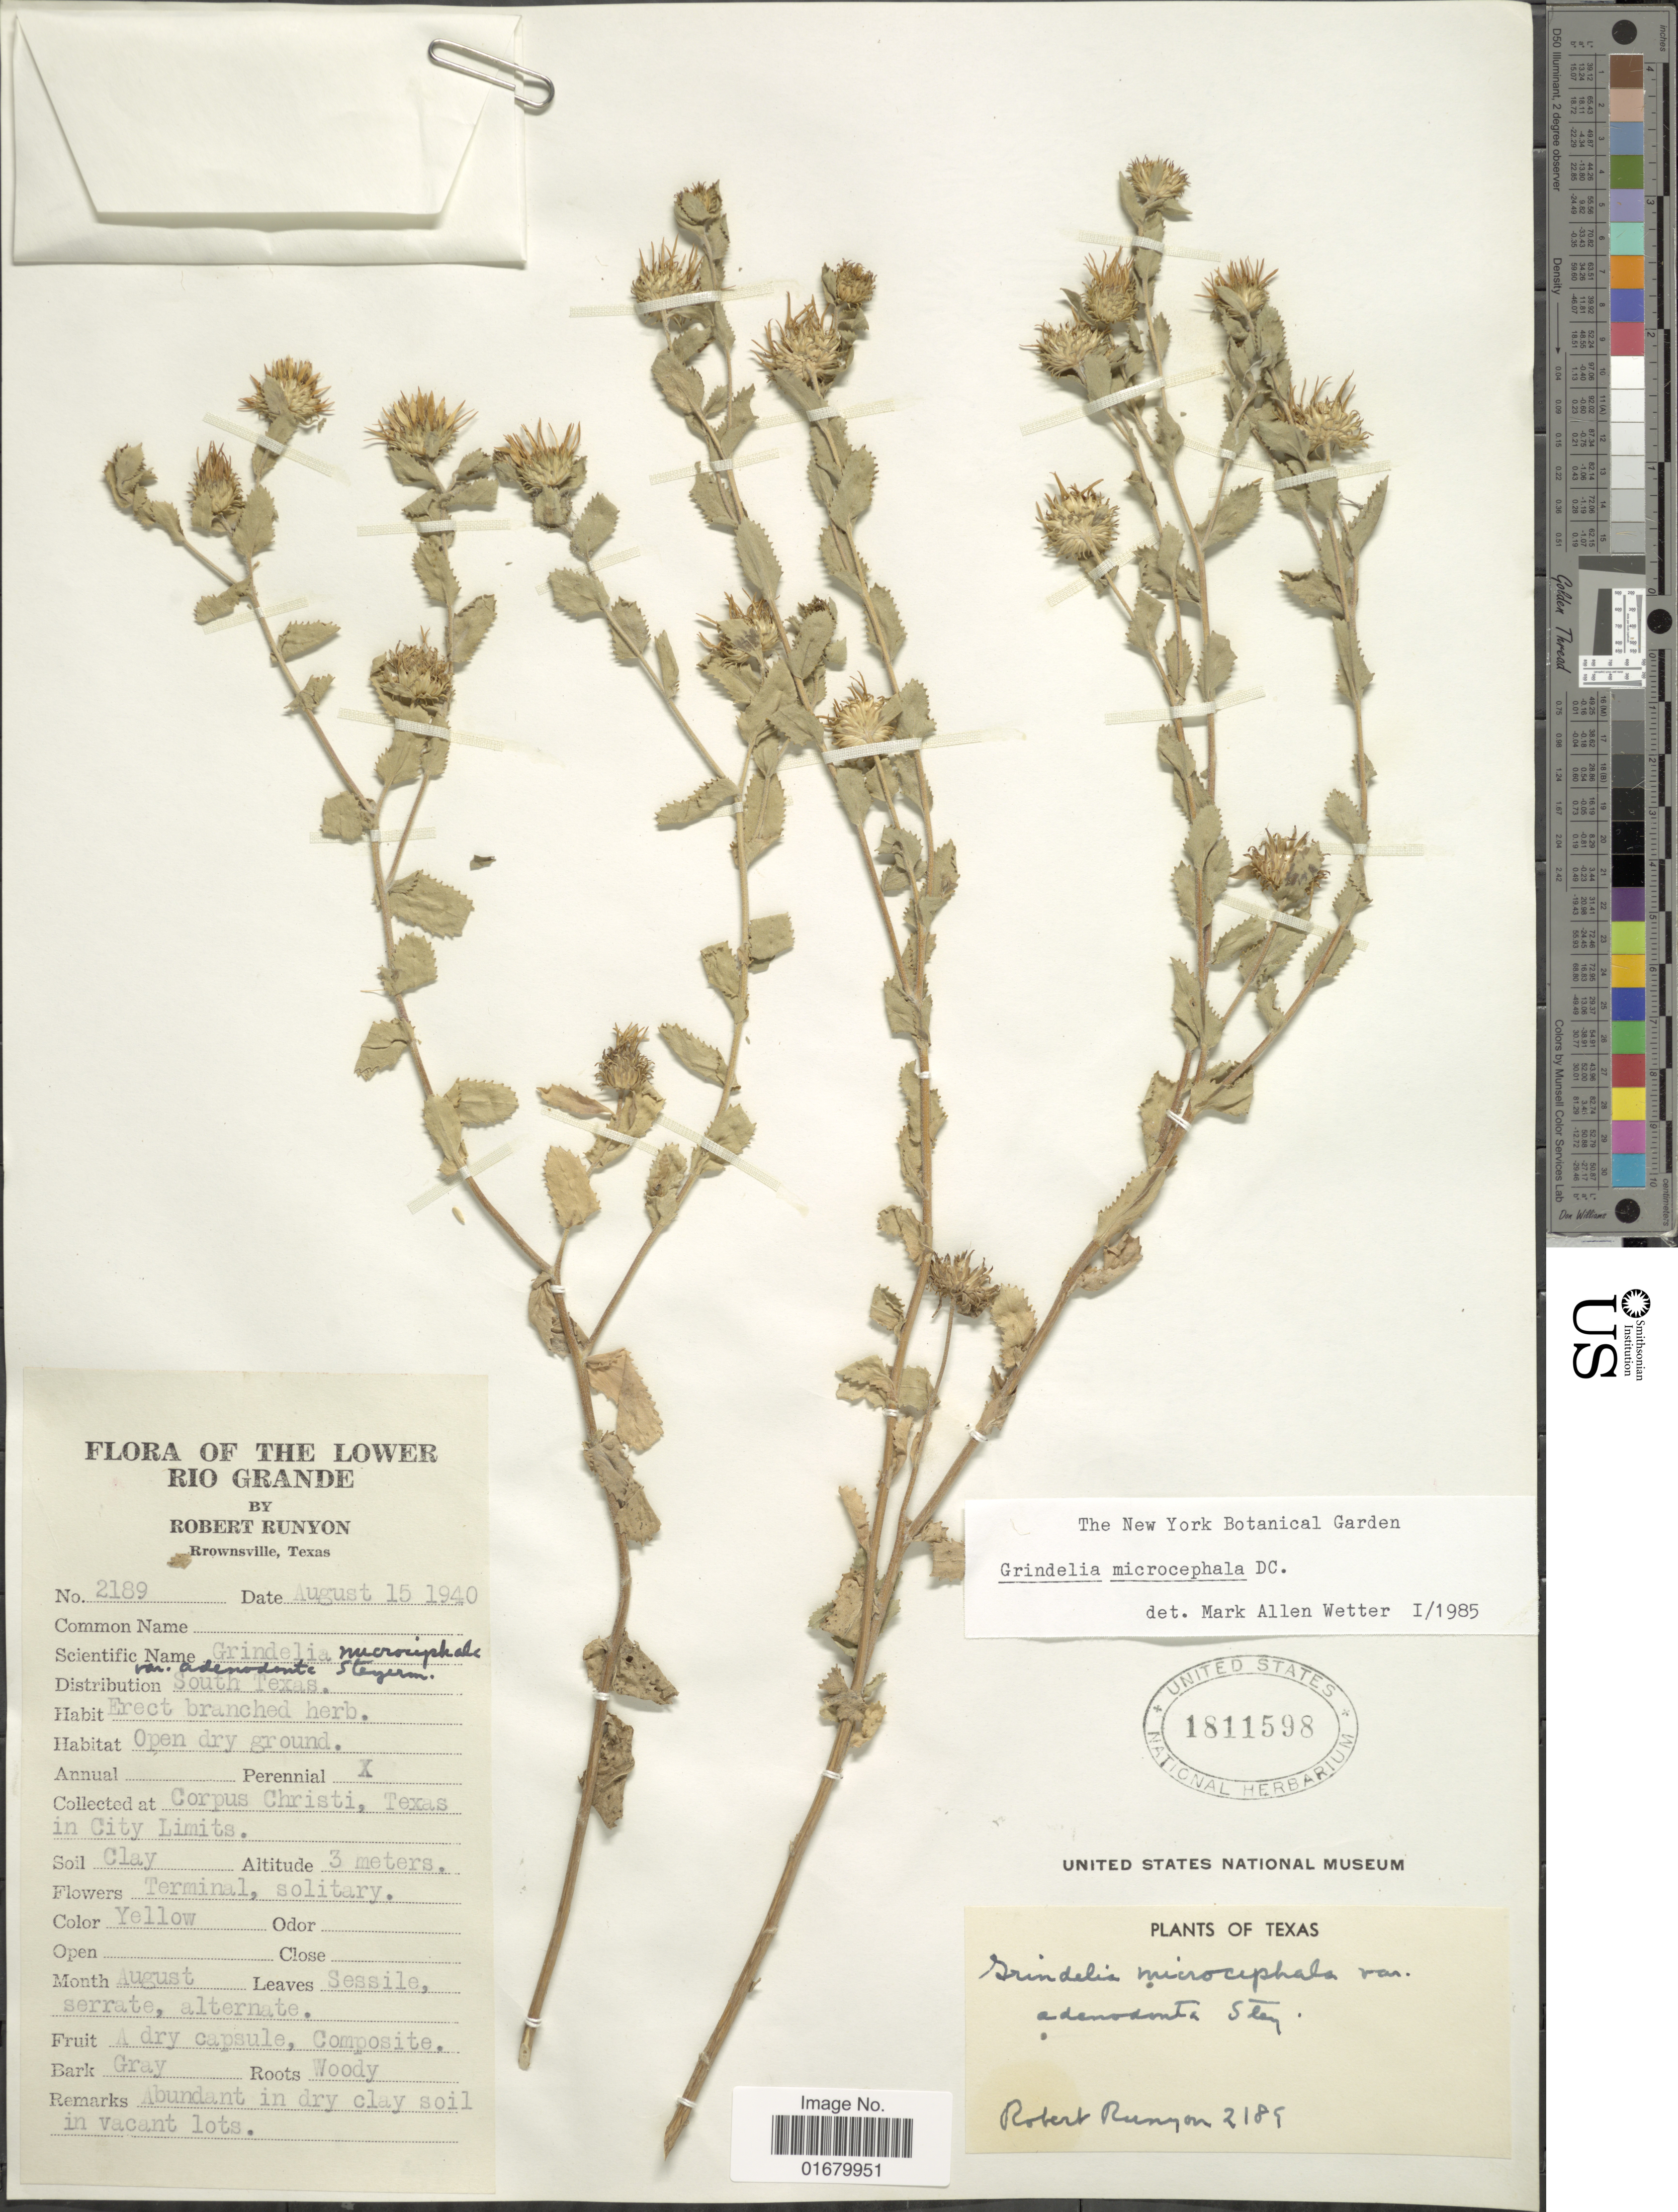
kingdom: Plantae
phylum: Tracheophyta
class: Magnoliopsida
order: Asterales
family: Asteraceae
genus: Grindelia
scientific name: Grindelia microcephala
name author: DC.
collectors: R. Runyon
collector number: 2189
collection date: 1940-08-15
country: United States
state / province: Texas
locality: The lower Rio Grande, Brownsville, South Texas, Corpus Christi, Texas in City Limits.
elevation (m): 3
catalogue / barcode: US 1811598